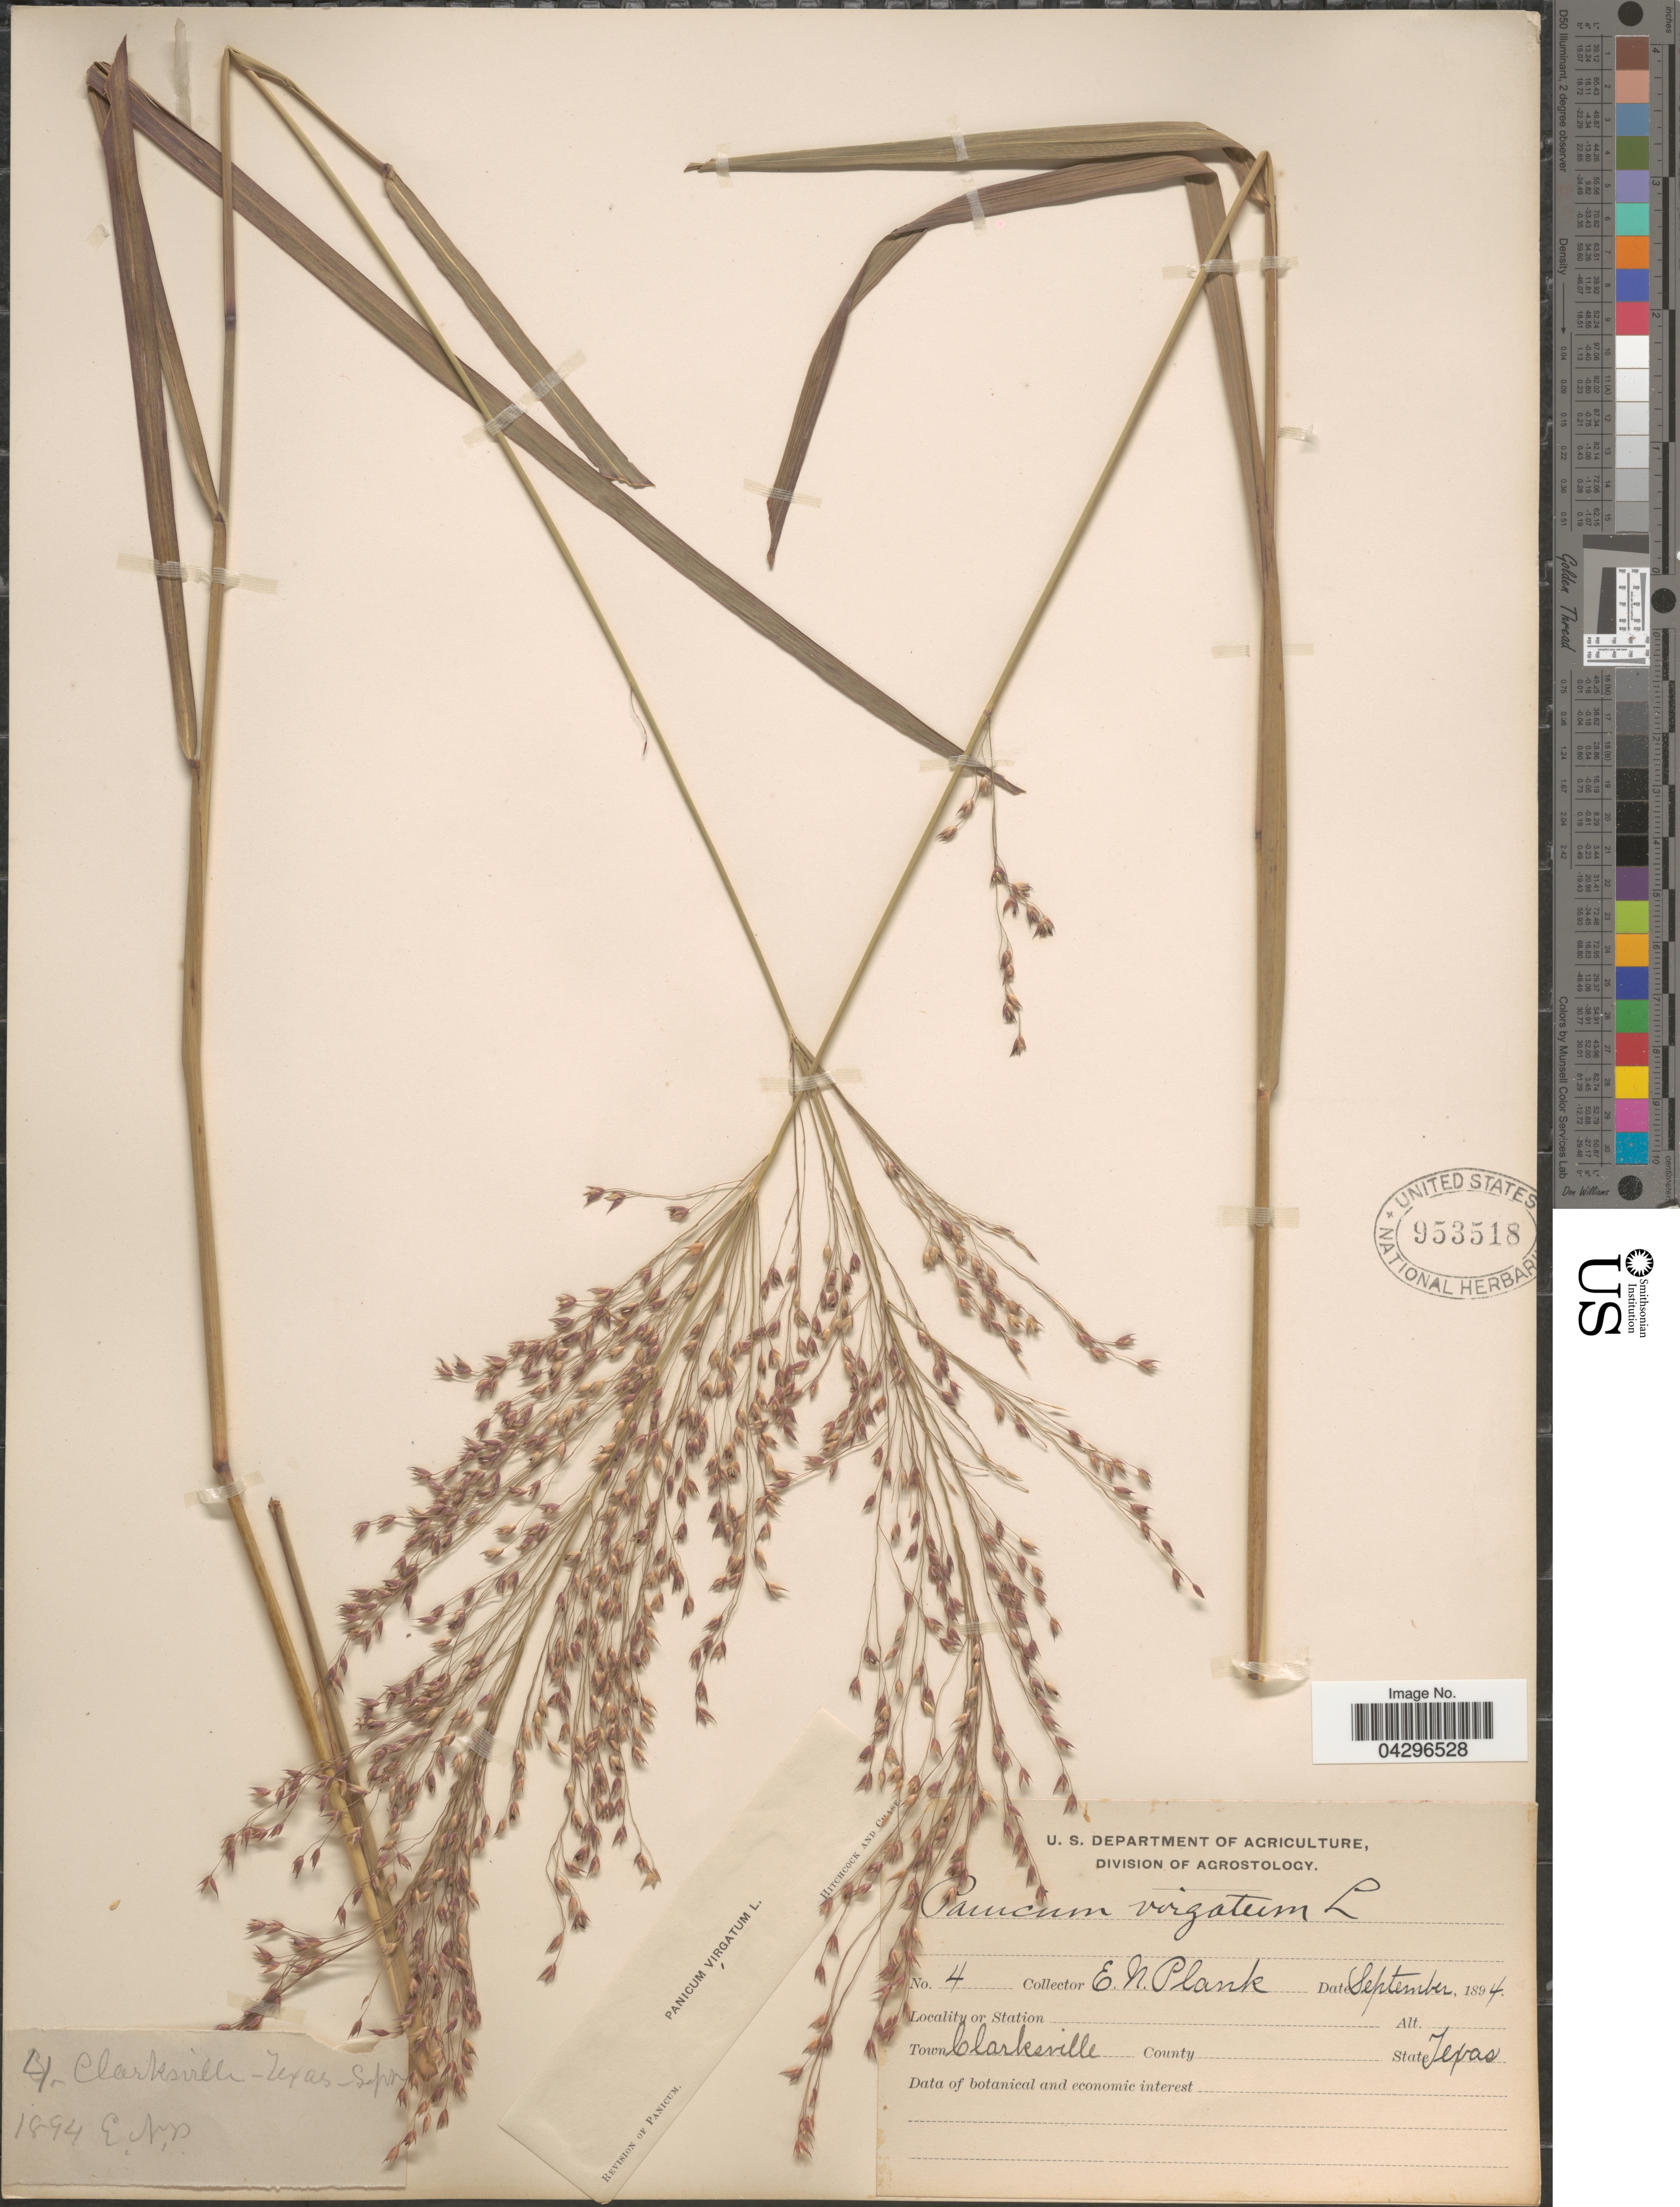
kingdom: Plantae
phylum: Tracheophyta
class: Liliopsida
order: Poales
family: Poaceae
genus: Panicum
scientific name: Panicum virgatum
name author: L.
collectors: E. Plank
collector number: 4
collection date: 1894-09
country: United States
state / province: Texas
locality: Town Clarksville.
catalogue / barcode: US 953518